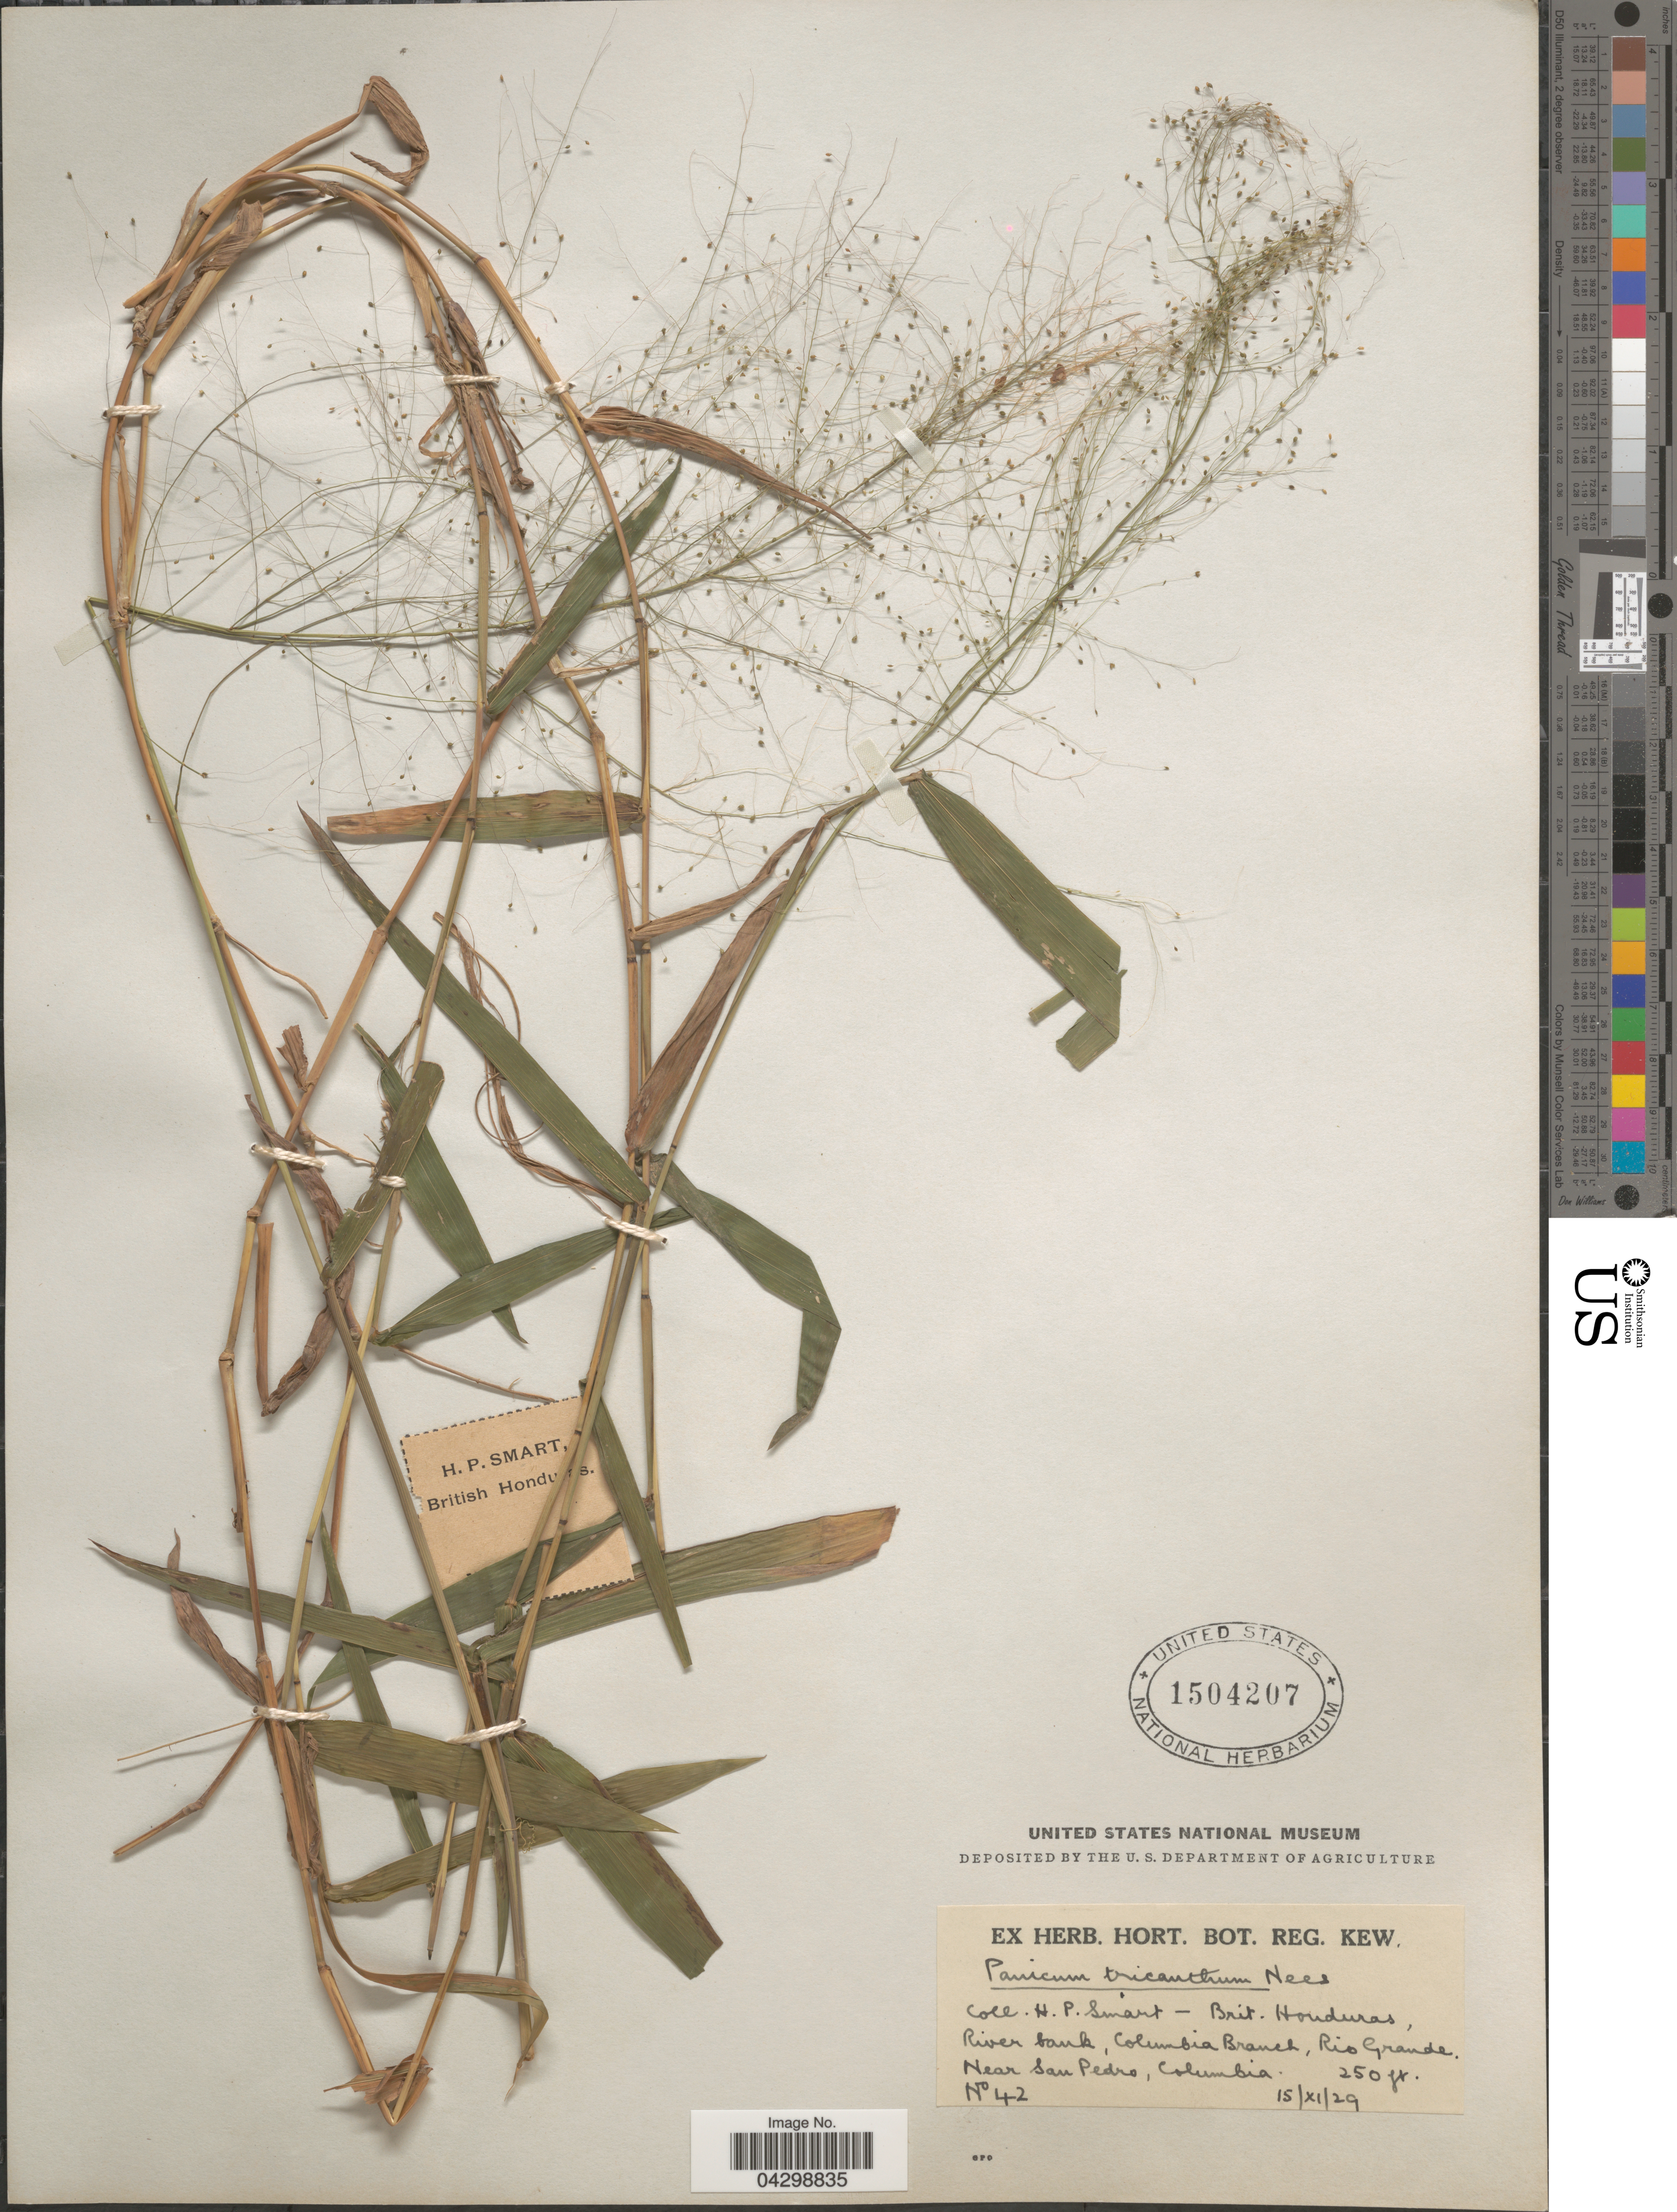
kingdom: Plantae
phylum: Tracheophyta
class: Liliopsida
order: Poales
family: Poaceae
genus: Panicum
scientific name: Panicum trichanthum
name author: Nees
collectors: H. Smart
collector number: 42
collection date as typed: Transcribed d/m/y: 15/11/29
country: Belize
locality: Brit. Honduras, River bank, Columbia Branch, Rio Grande. Near San Pedro, Columbia.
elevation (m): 76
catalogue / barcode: US 1504207